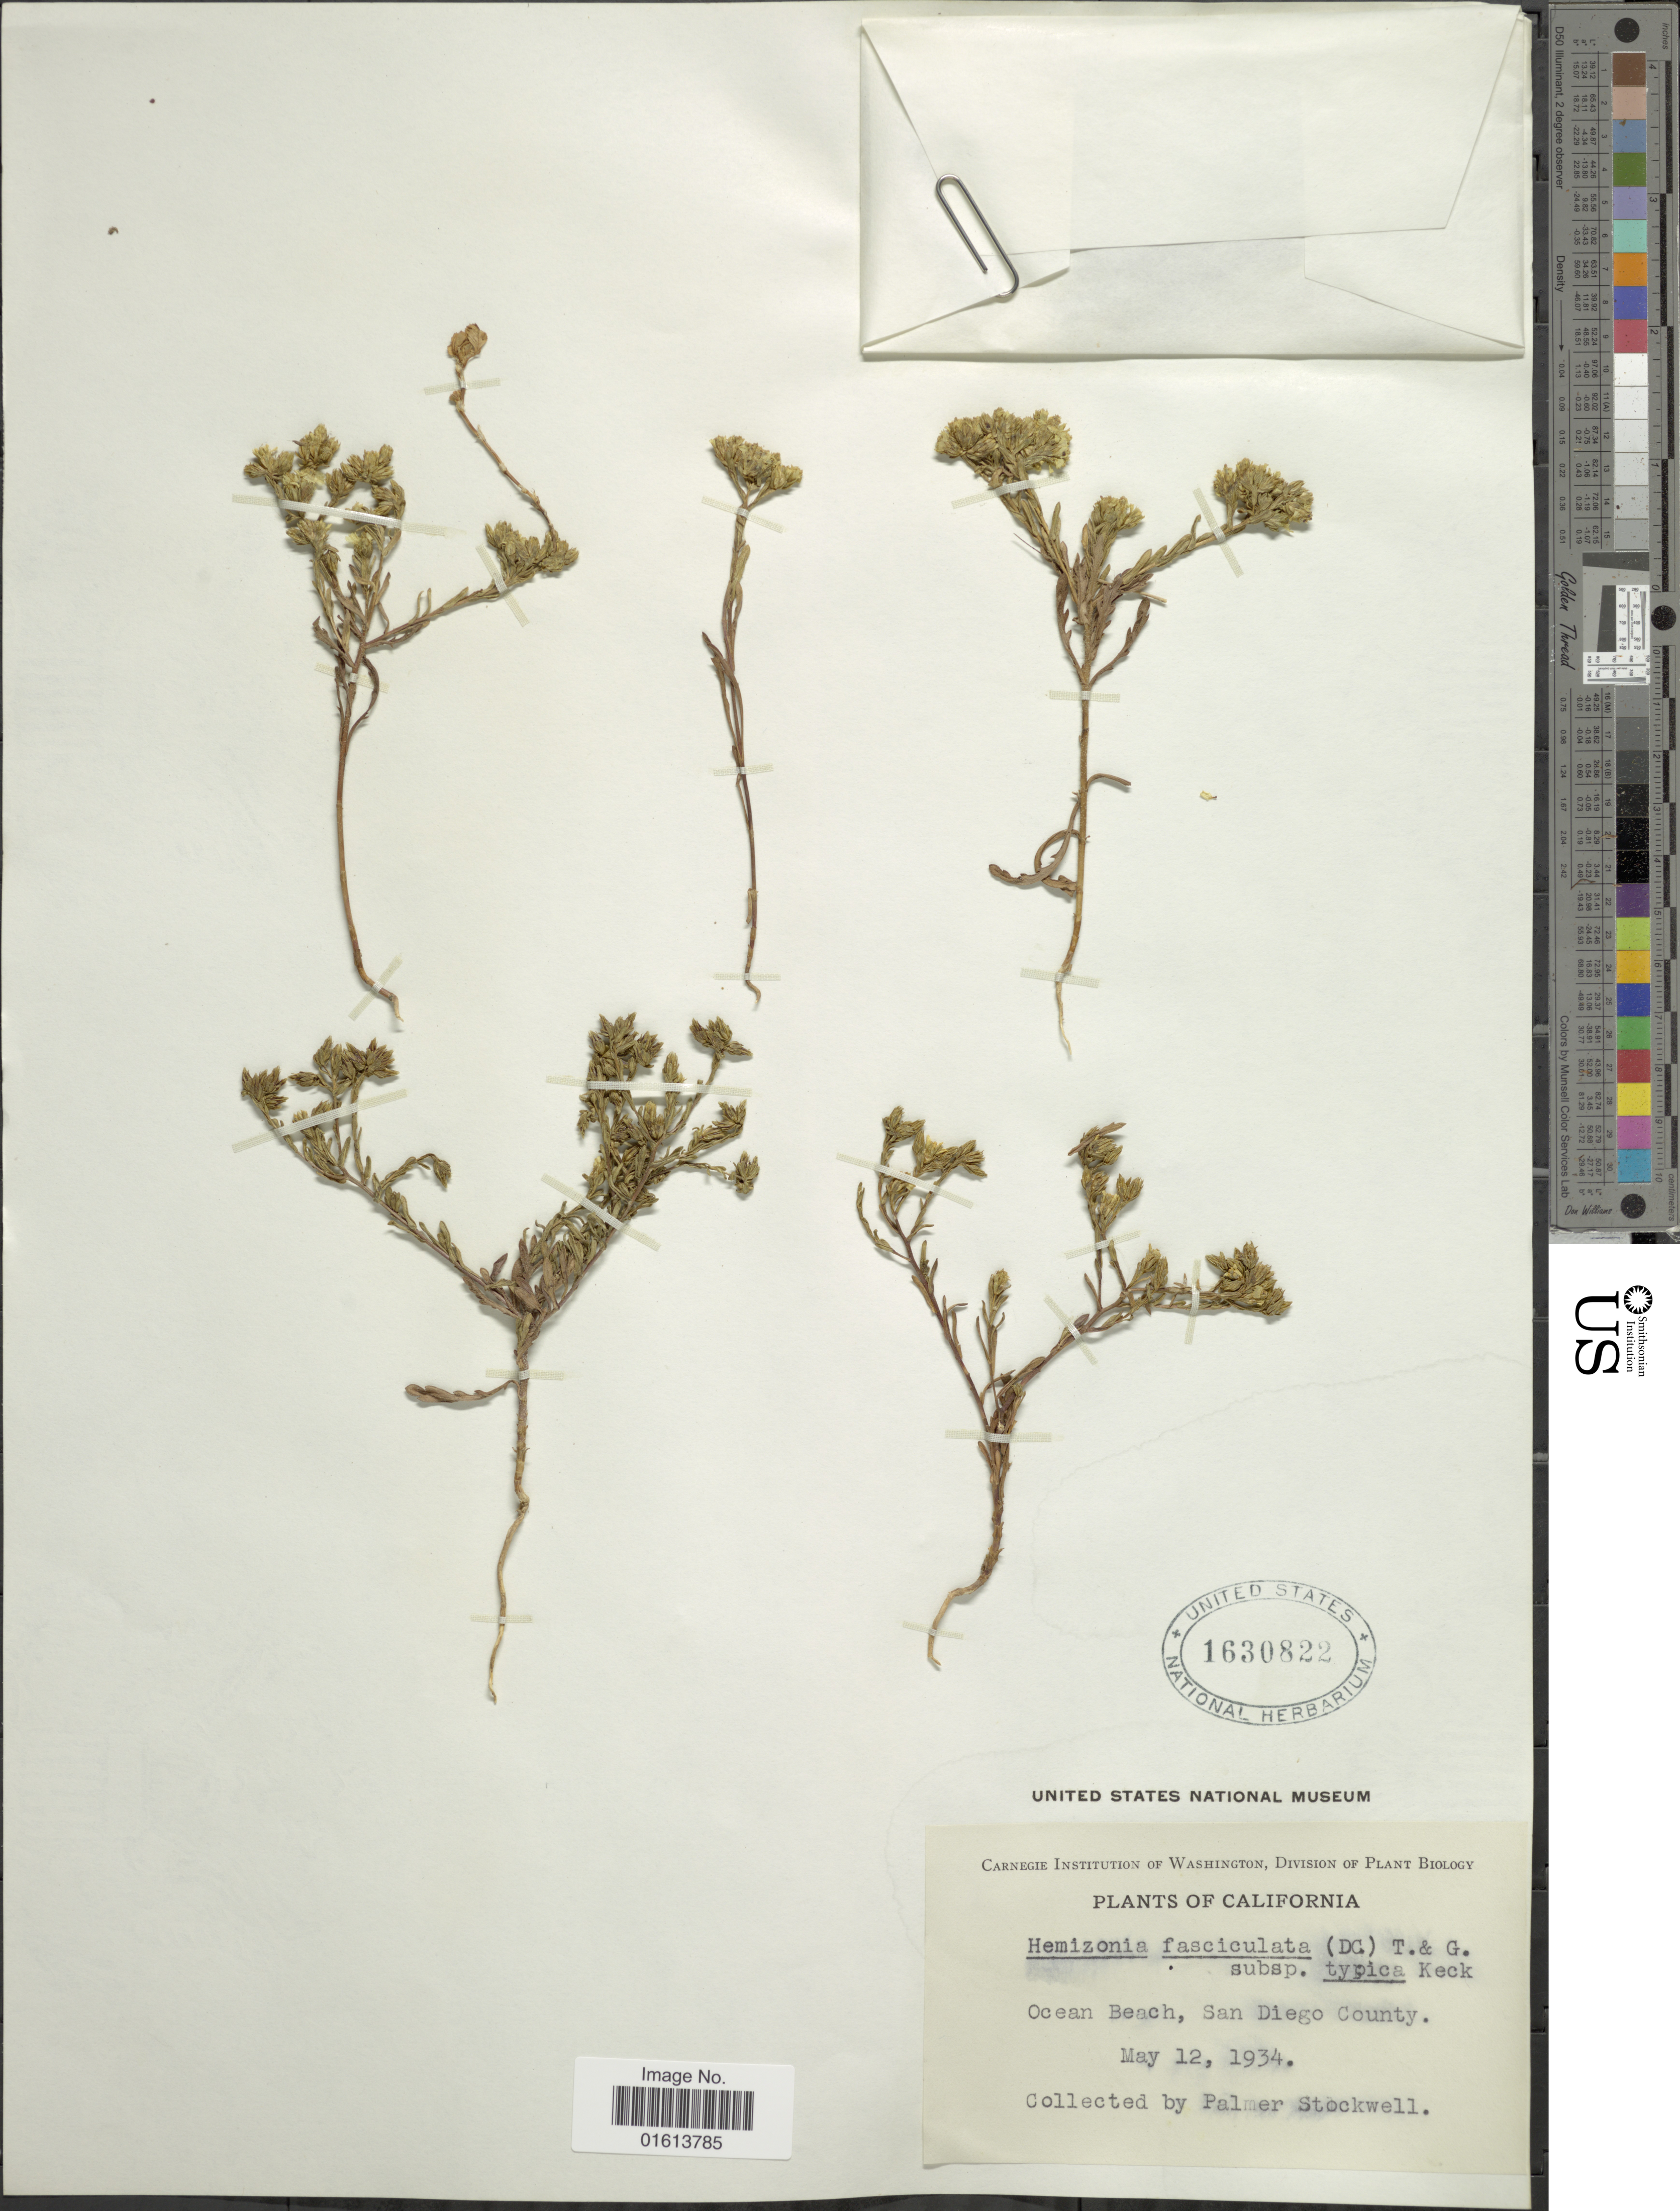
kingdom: Plantae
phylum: Tracheophyta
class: Magnoliopsida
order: Asterales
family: Asteraceae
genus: Deinandra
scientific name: Deinandra fasciculata subsp. fasciculata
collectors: P. Stockwell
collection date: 1934-05-12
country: United States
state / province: California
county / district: San Diego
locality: California. Ocean. Beach, San Diego County.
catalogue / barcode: US 1630822